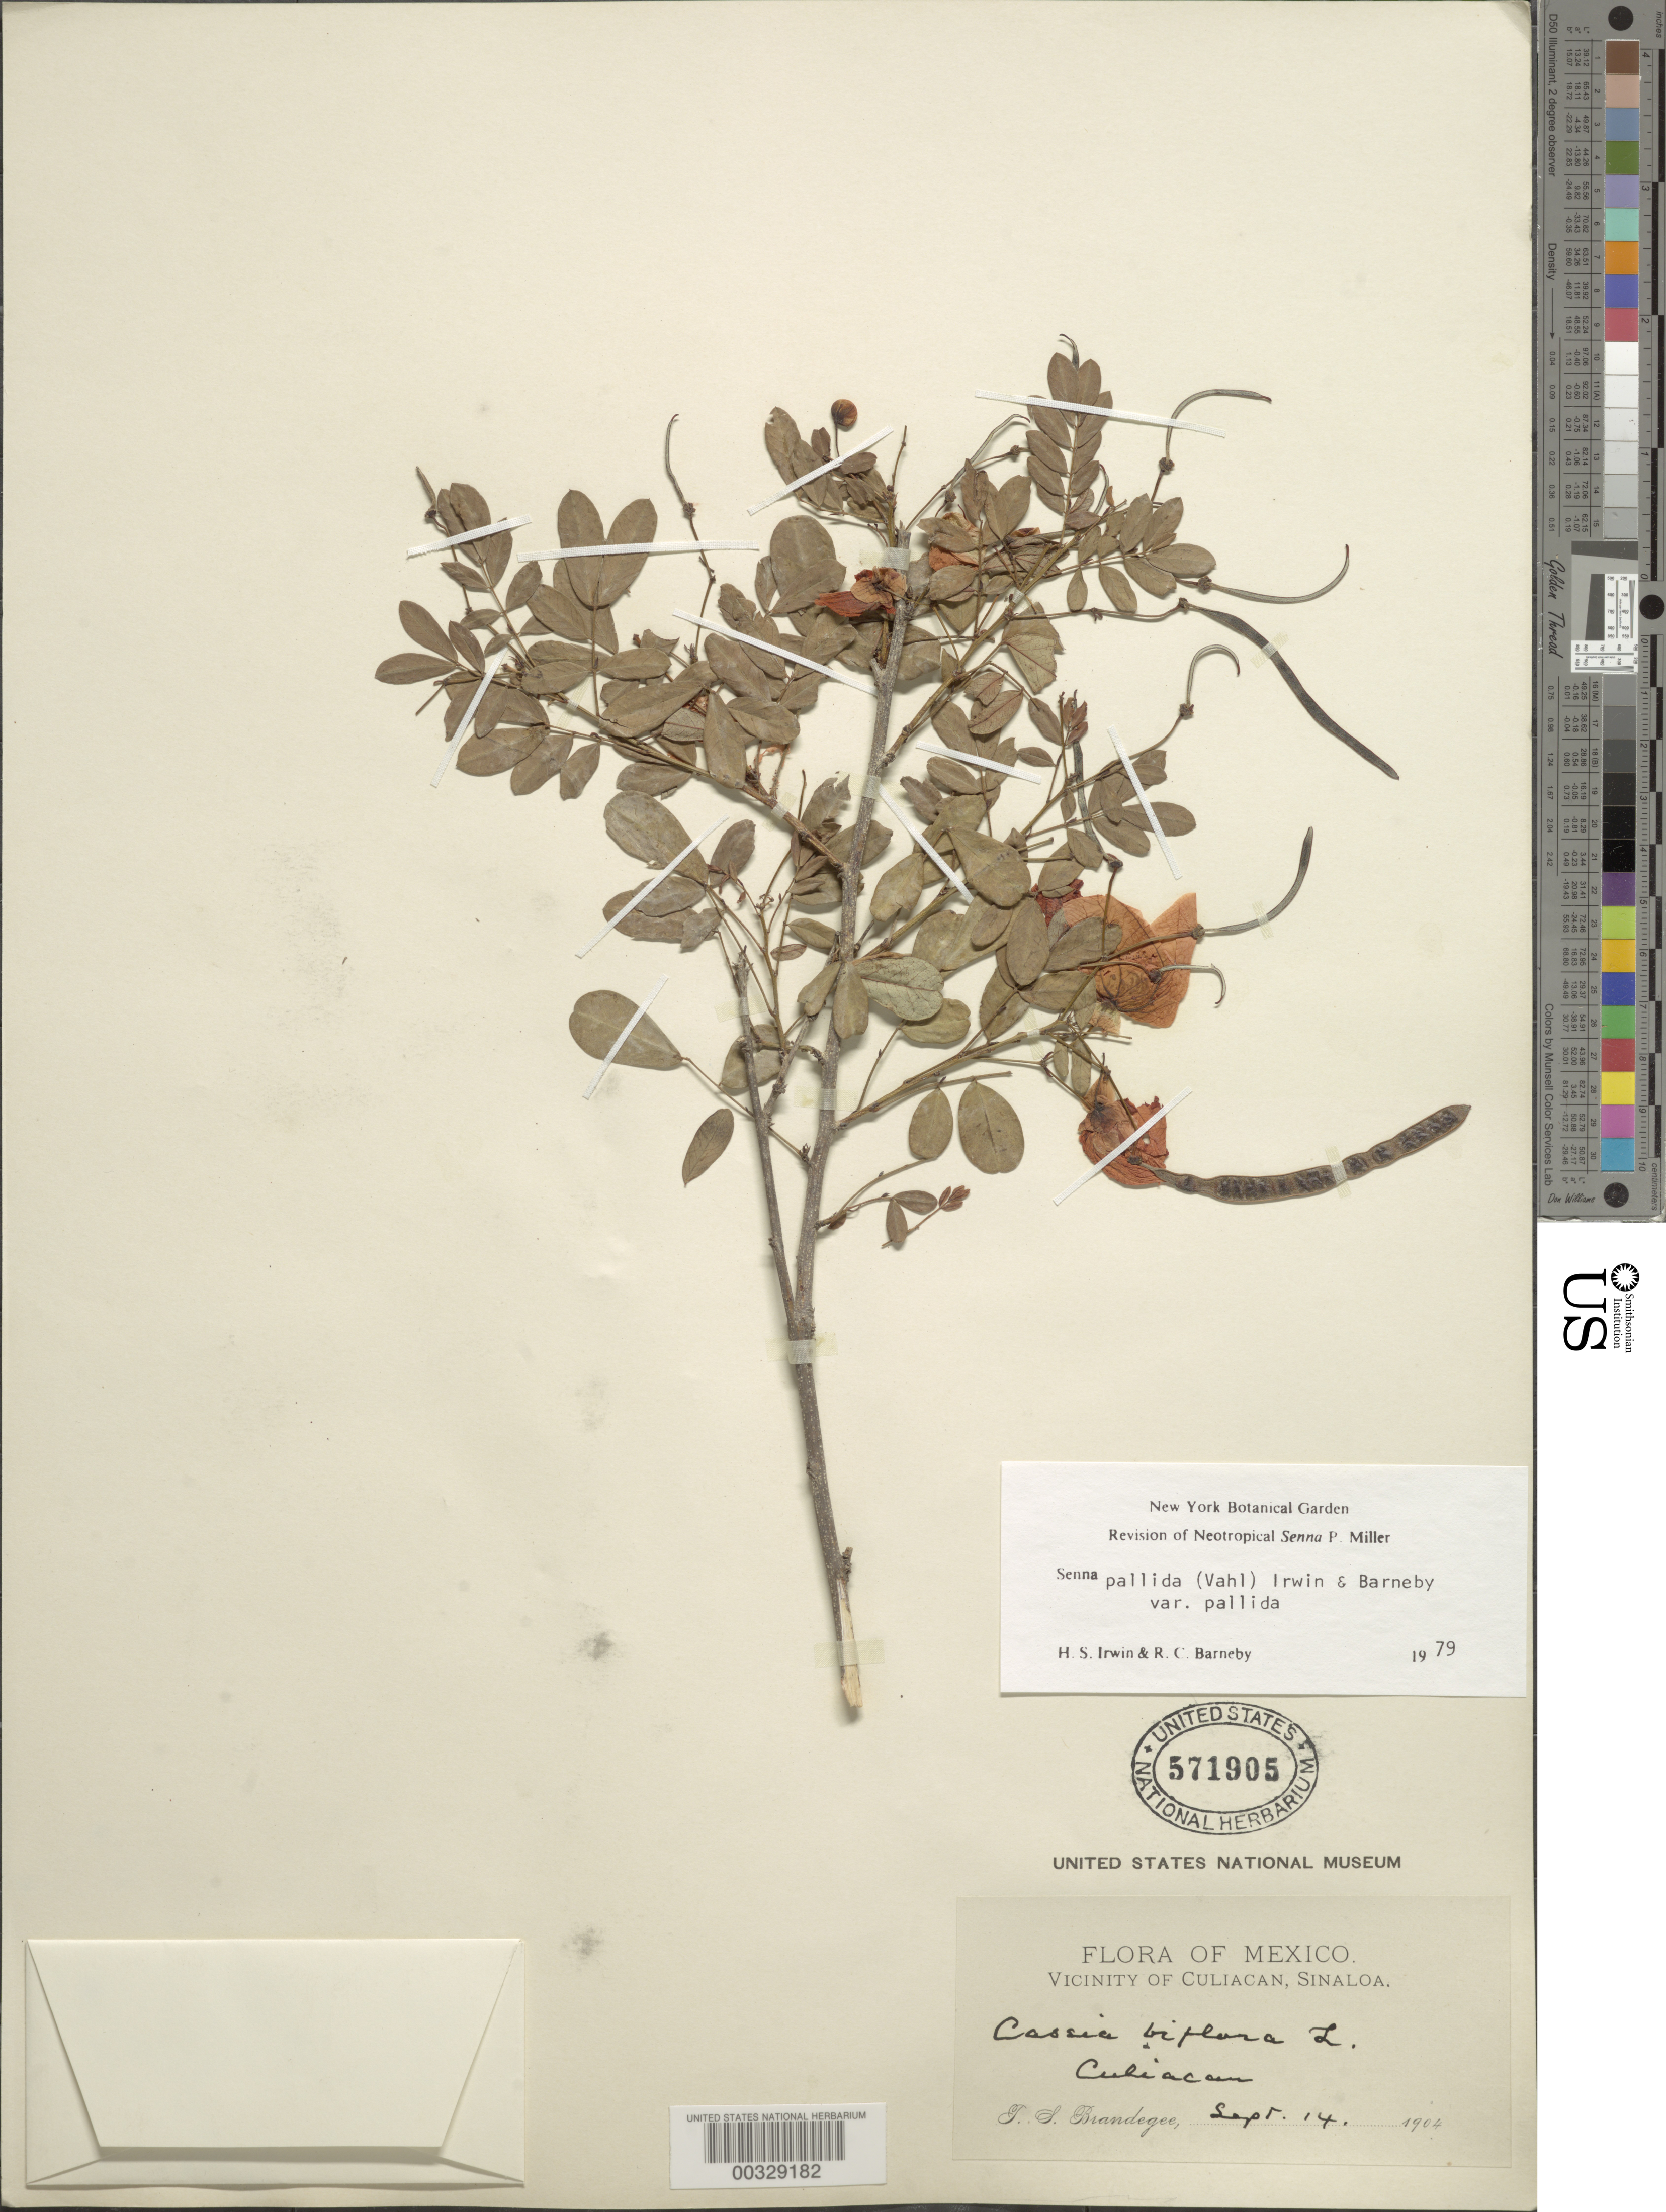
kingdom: Plantae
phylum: Tracheophyta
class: Magnoliopsida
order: Fabales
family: Fabaceae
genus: Senna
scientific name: Senna pallida var. pallida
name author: (Vahl) H.S. Irwin & Barneby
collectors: T. S. Brandegee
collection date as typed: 14 Sep 1904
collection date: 1904-09-14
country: Mexico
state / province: Sinaloa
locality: Culiacan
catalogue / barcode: US 571905